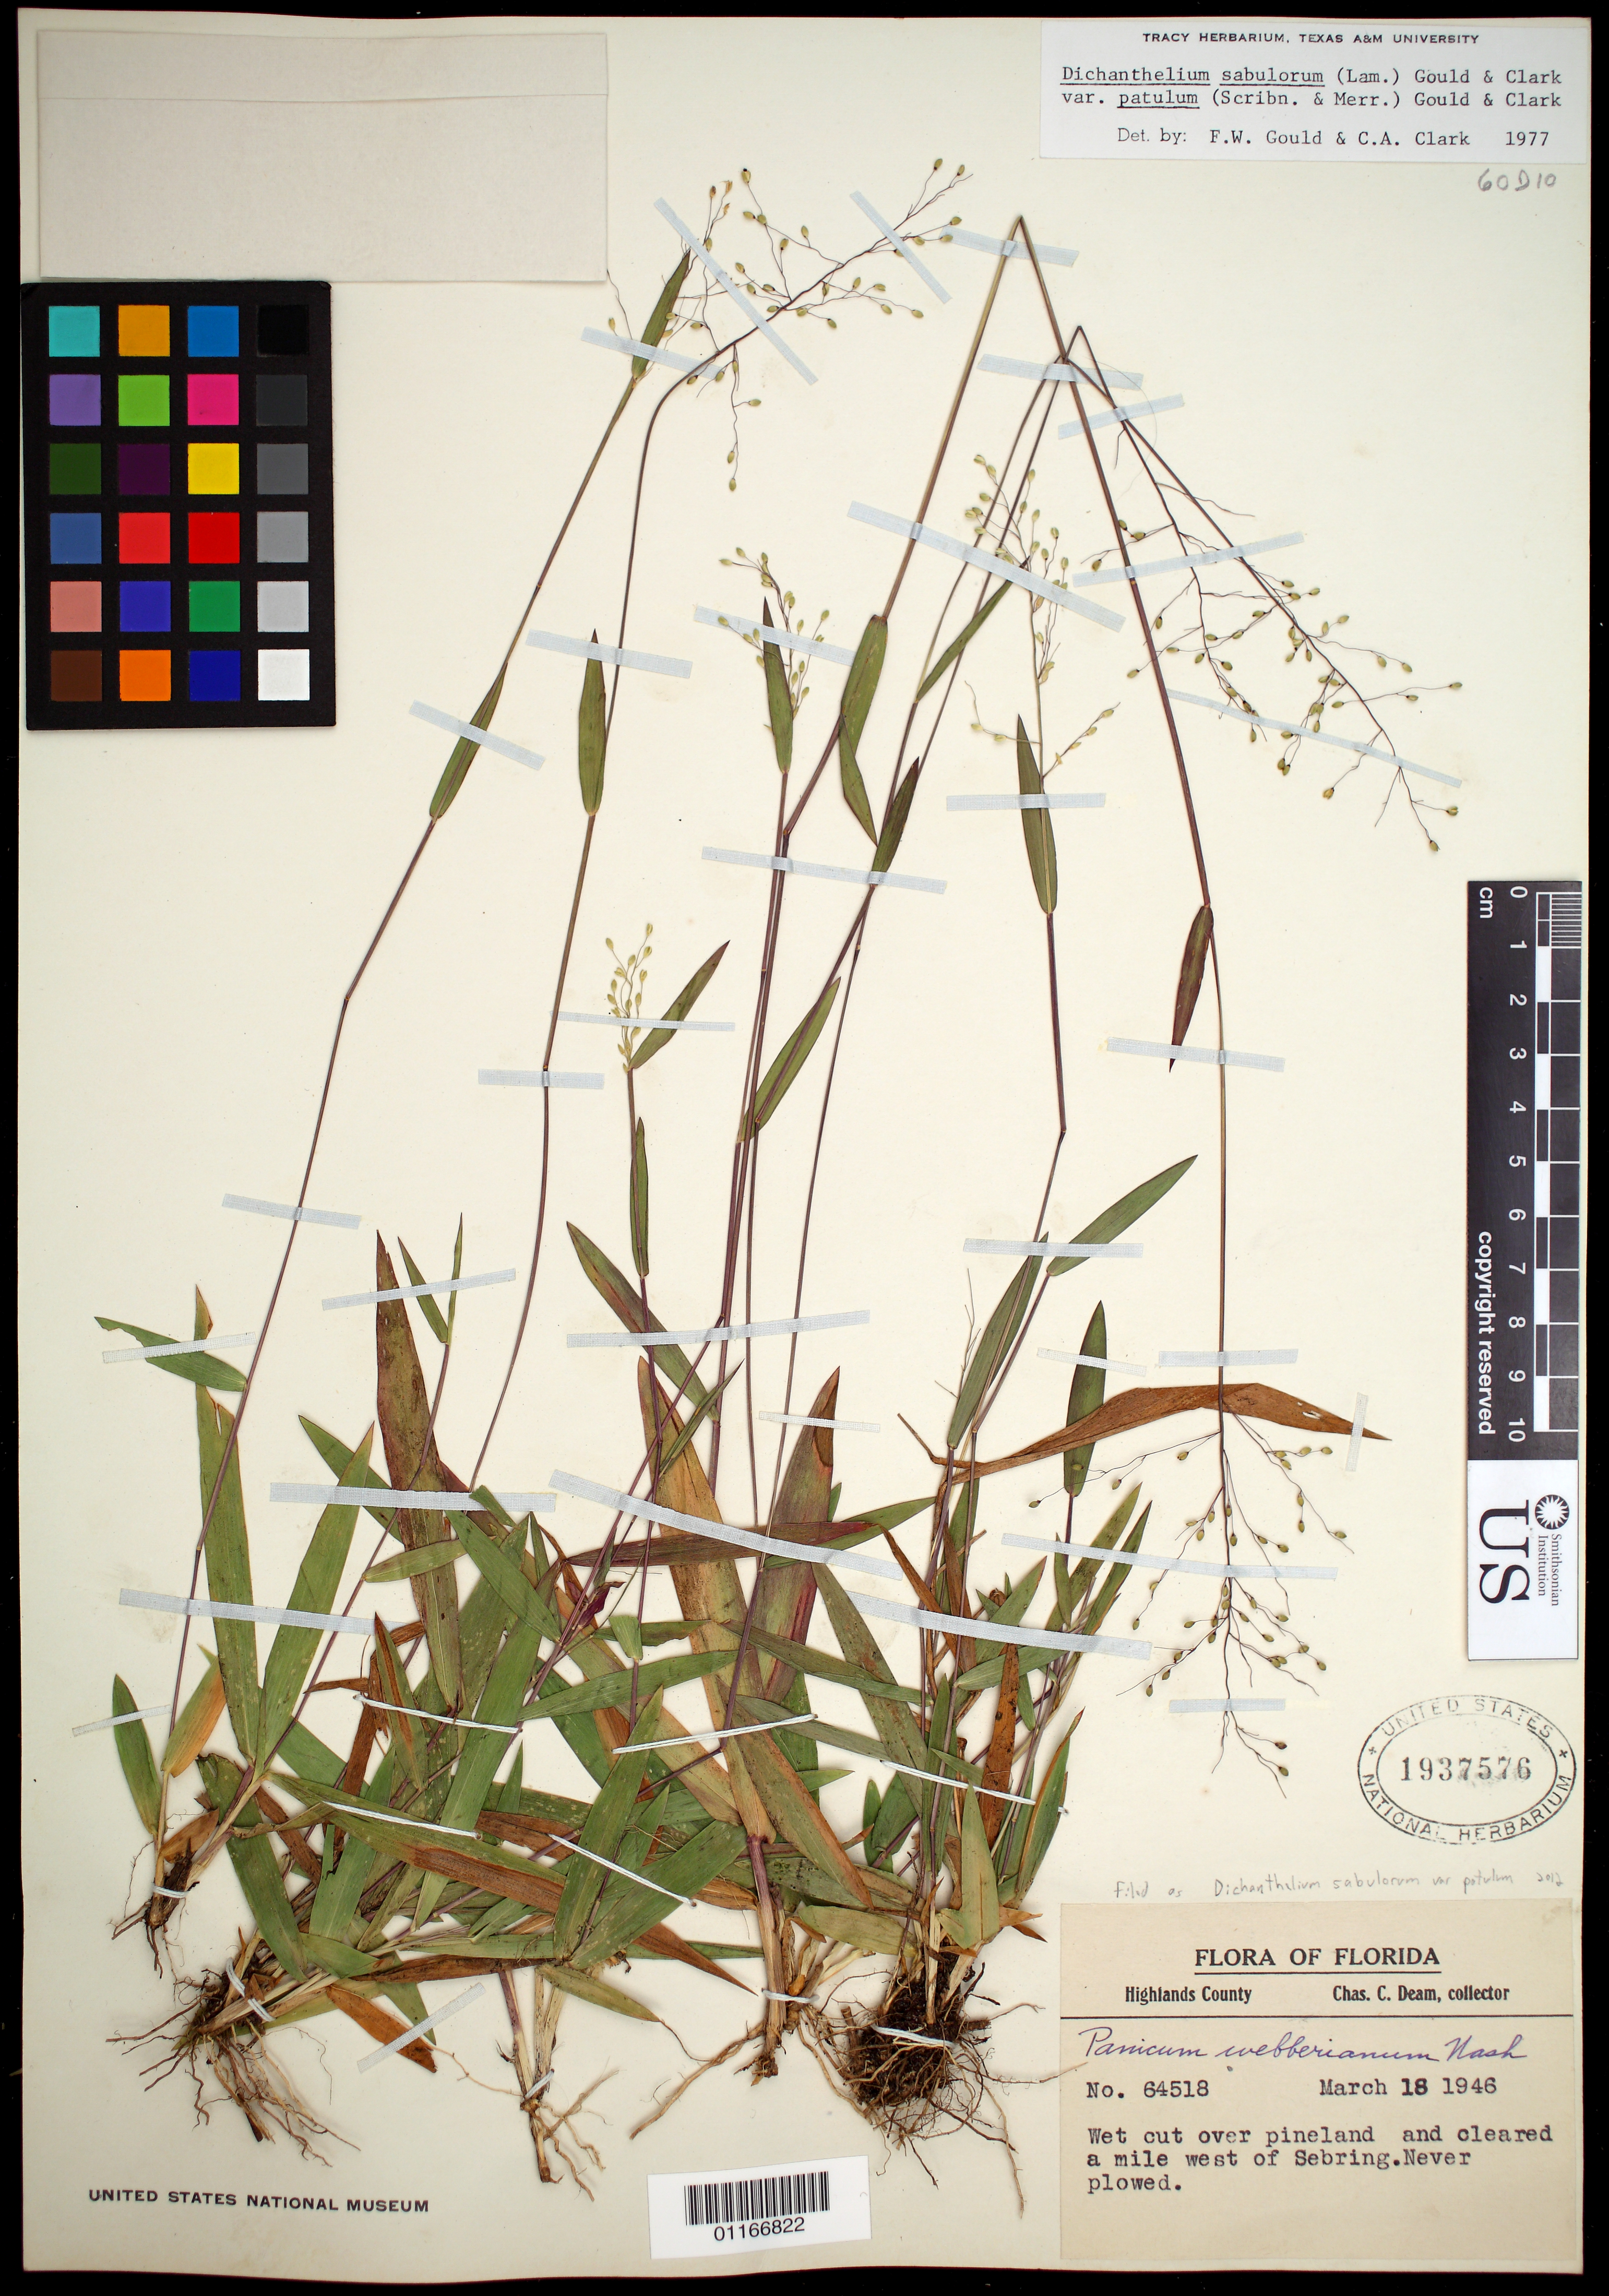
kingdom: Plantae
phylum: Tracheophyta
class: Liliopsida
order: Poales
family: Poaceae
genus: Dichanthelium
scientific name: Dichanthelium sabulorum var. patulum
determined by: Clark, C. A.; Gould, F. W.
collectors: C. C. Deam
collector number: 64518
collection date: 1946-03-18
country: United States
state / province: Florida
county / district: Highlands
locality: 1 mile west of Sebring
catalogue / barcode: US 1937576